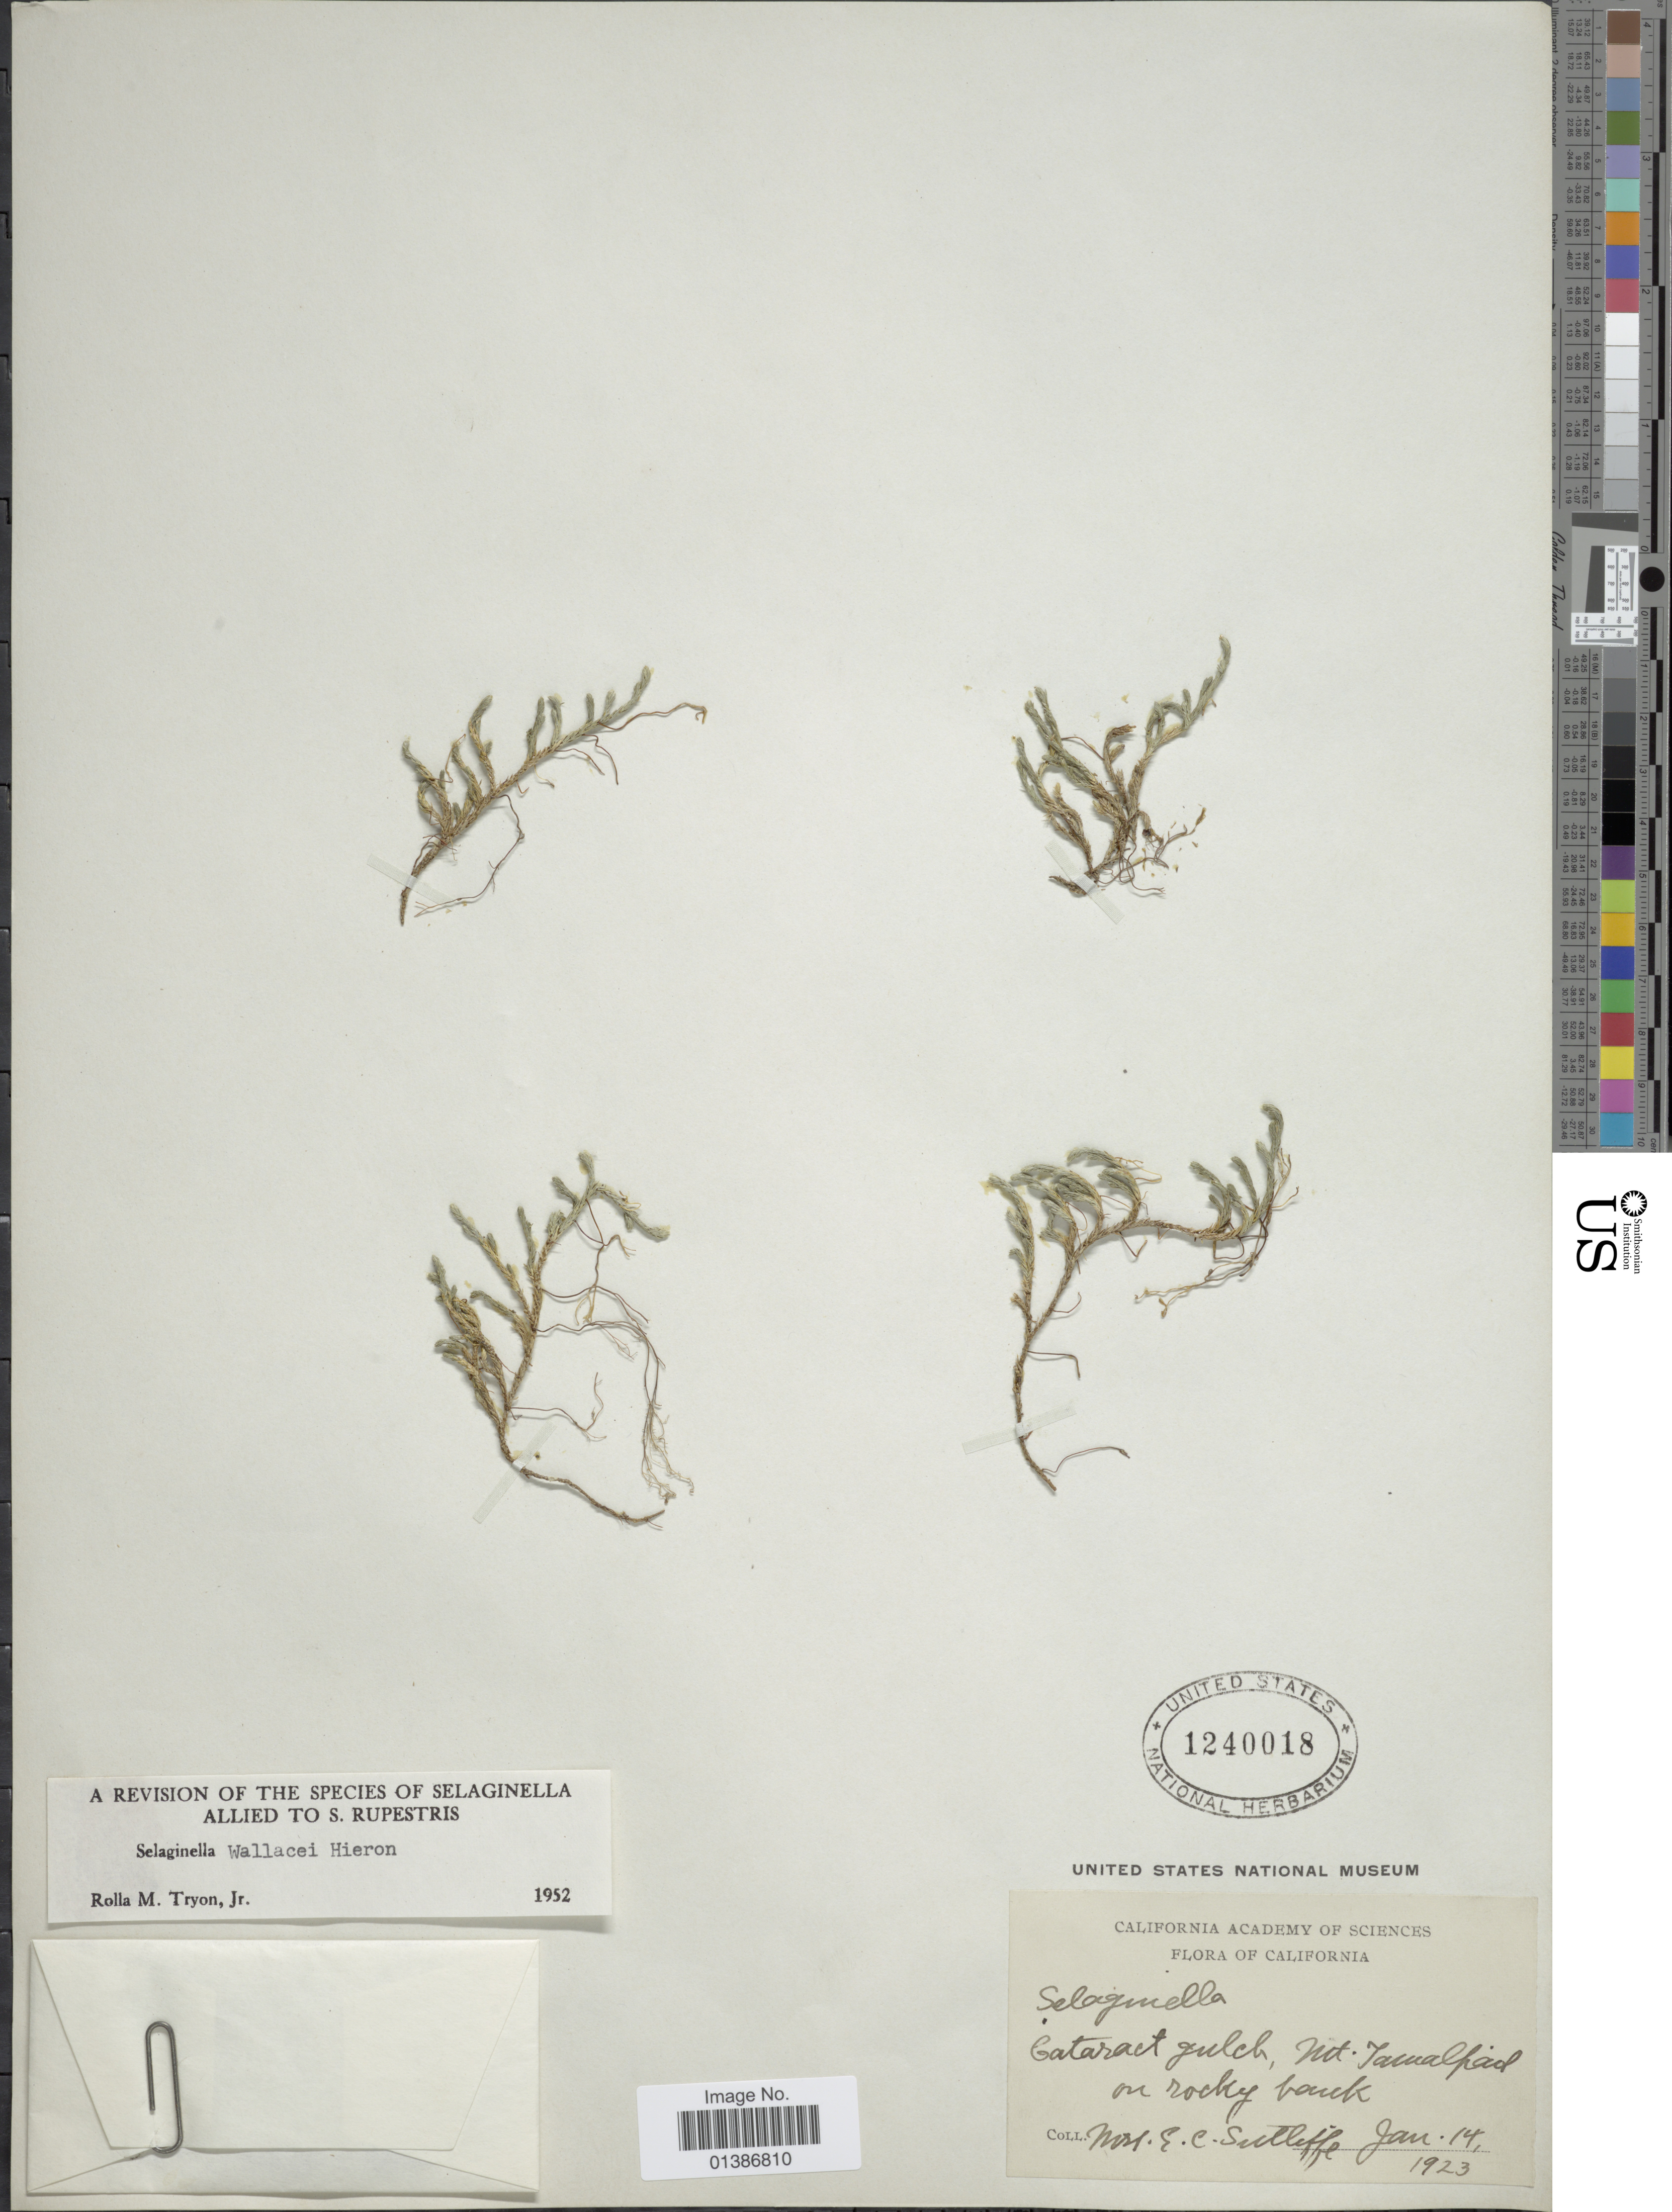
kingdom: Plantae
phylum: Tracheophyta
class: Lycopodiopsida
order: Selaginellales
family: Selaginellaceae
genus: Selaginella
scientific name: Selaginella wallacei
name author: Hieron.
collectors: E. Sutcliffe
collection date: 1923-01-14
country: United States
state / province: California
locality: Cataract gulch, Mt. Tamalpais on rocky bank.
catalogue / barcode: US 1240018